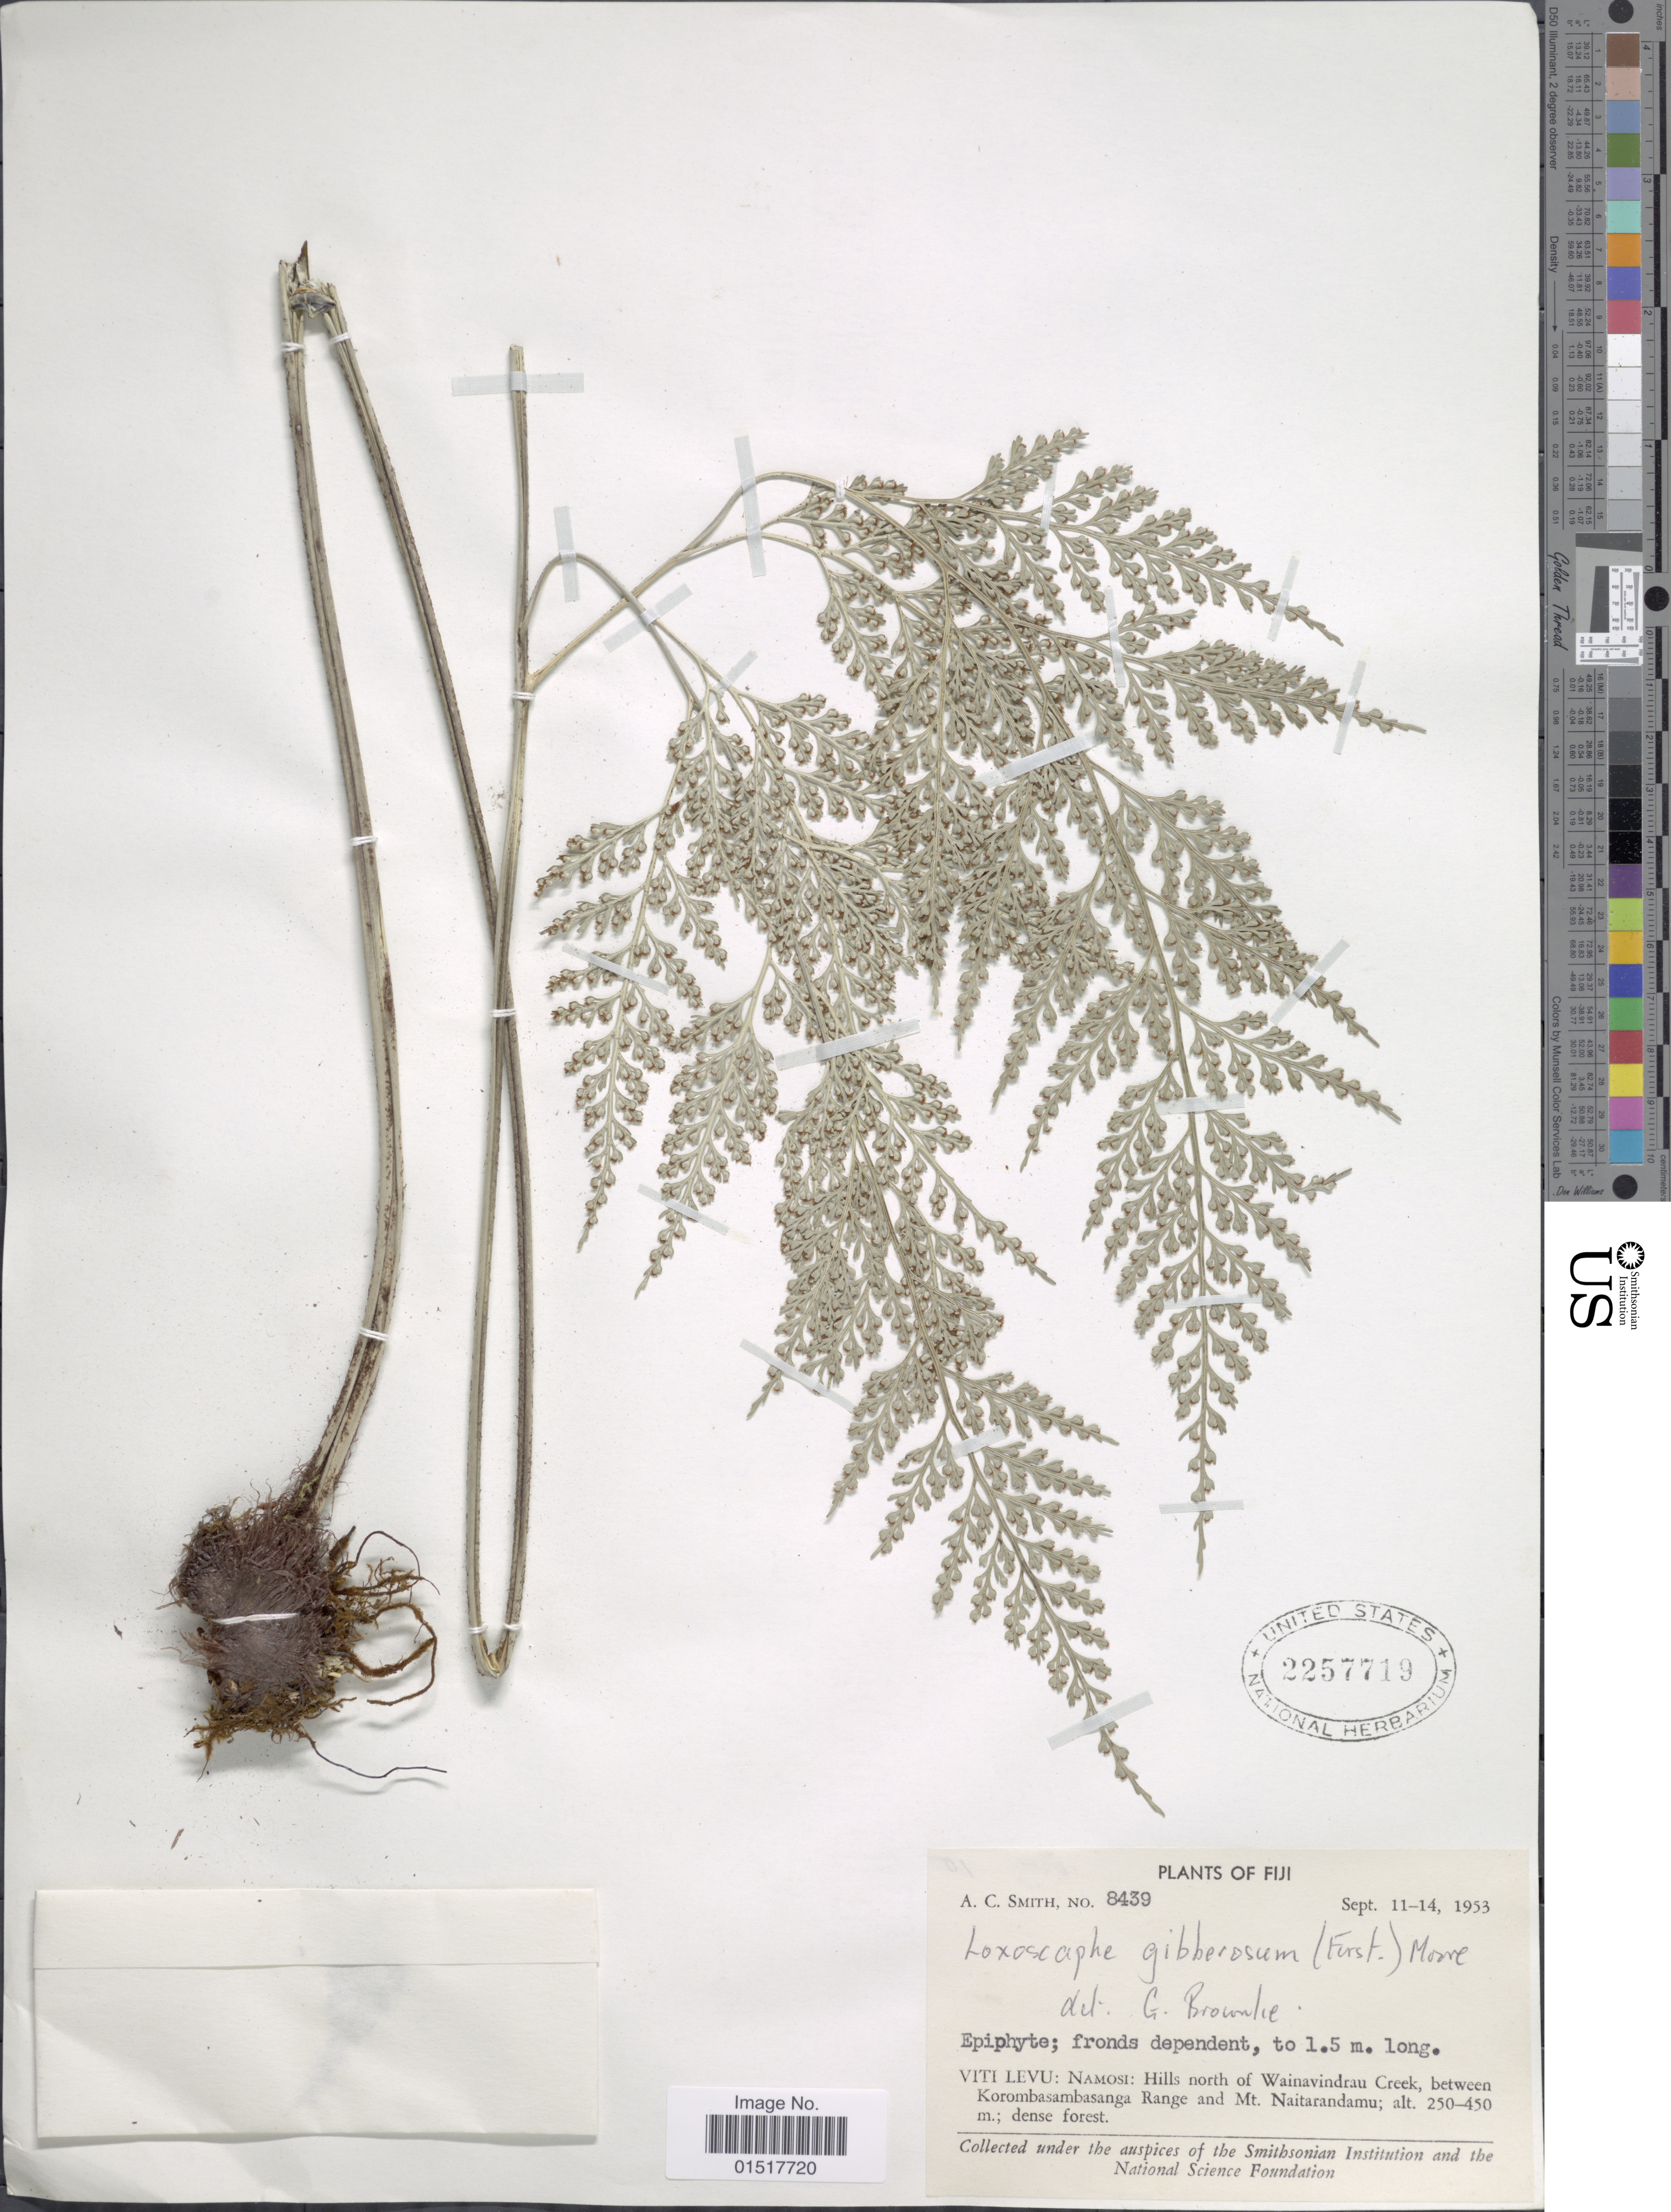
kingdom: Plantae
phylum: Tracheophyta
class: Polypodiopsida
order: Polypodiales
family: Aspleniaceae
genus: Asplenium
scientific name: Asplenium gibberosum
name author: (G. Forst.) Mett.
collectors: A. C. Smith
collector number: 8439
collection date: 1953-09-11/1953-09-14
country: Fiji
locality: Viti Levu: Namosi: Hills north of Wainavindrau Creek, between Korombasambasanga Range and Mt. Naitarandamu.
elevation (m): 250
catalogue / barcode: US 2257719